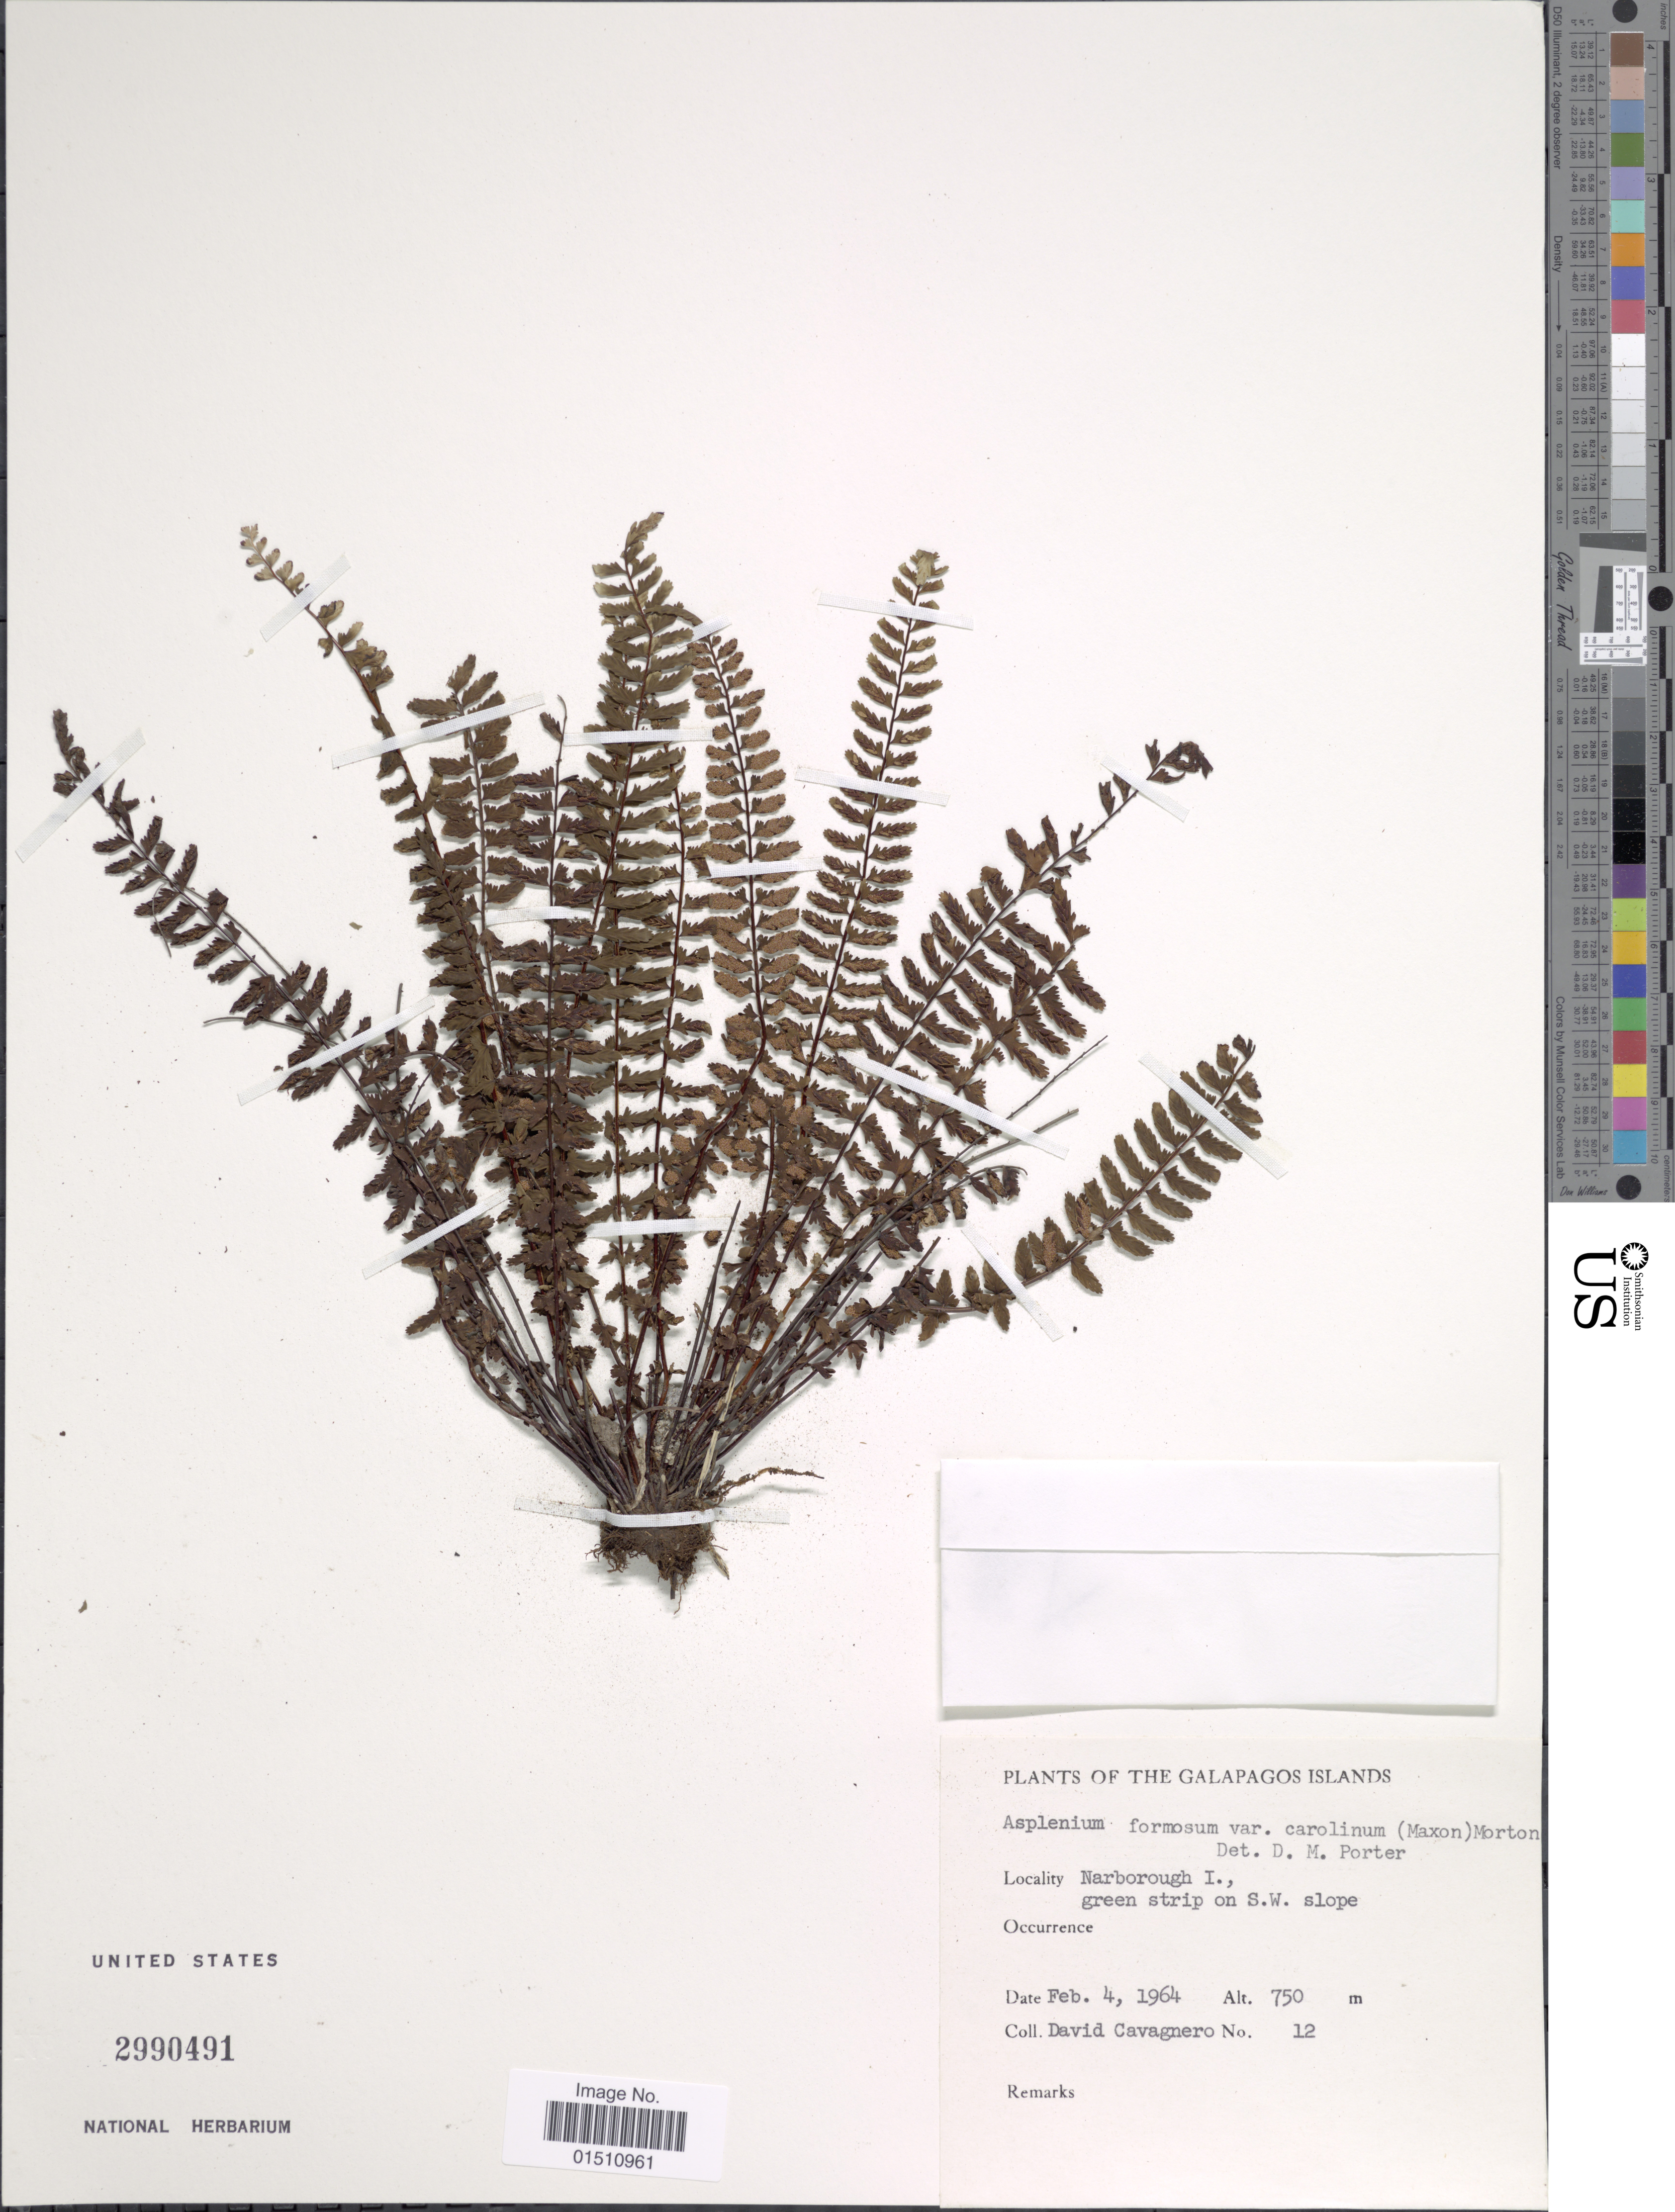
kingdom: Plantae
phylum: Tracheophyta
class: Polypodiopsida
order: Polypodiales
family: Aspleniaceae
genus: Asplenium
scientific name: Asplenium formosum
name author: Willd.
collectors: D. Cavagnaro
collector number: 12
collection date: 1964-02-04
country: Ecuador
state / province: Colón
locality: Galapagos Islands. Narborough I., green strip on S.W. slope.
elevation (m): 750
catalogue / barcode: US 2990491